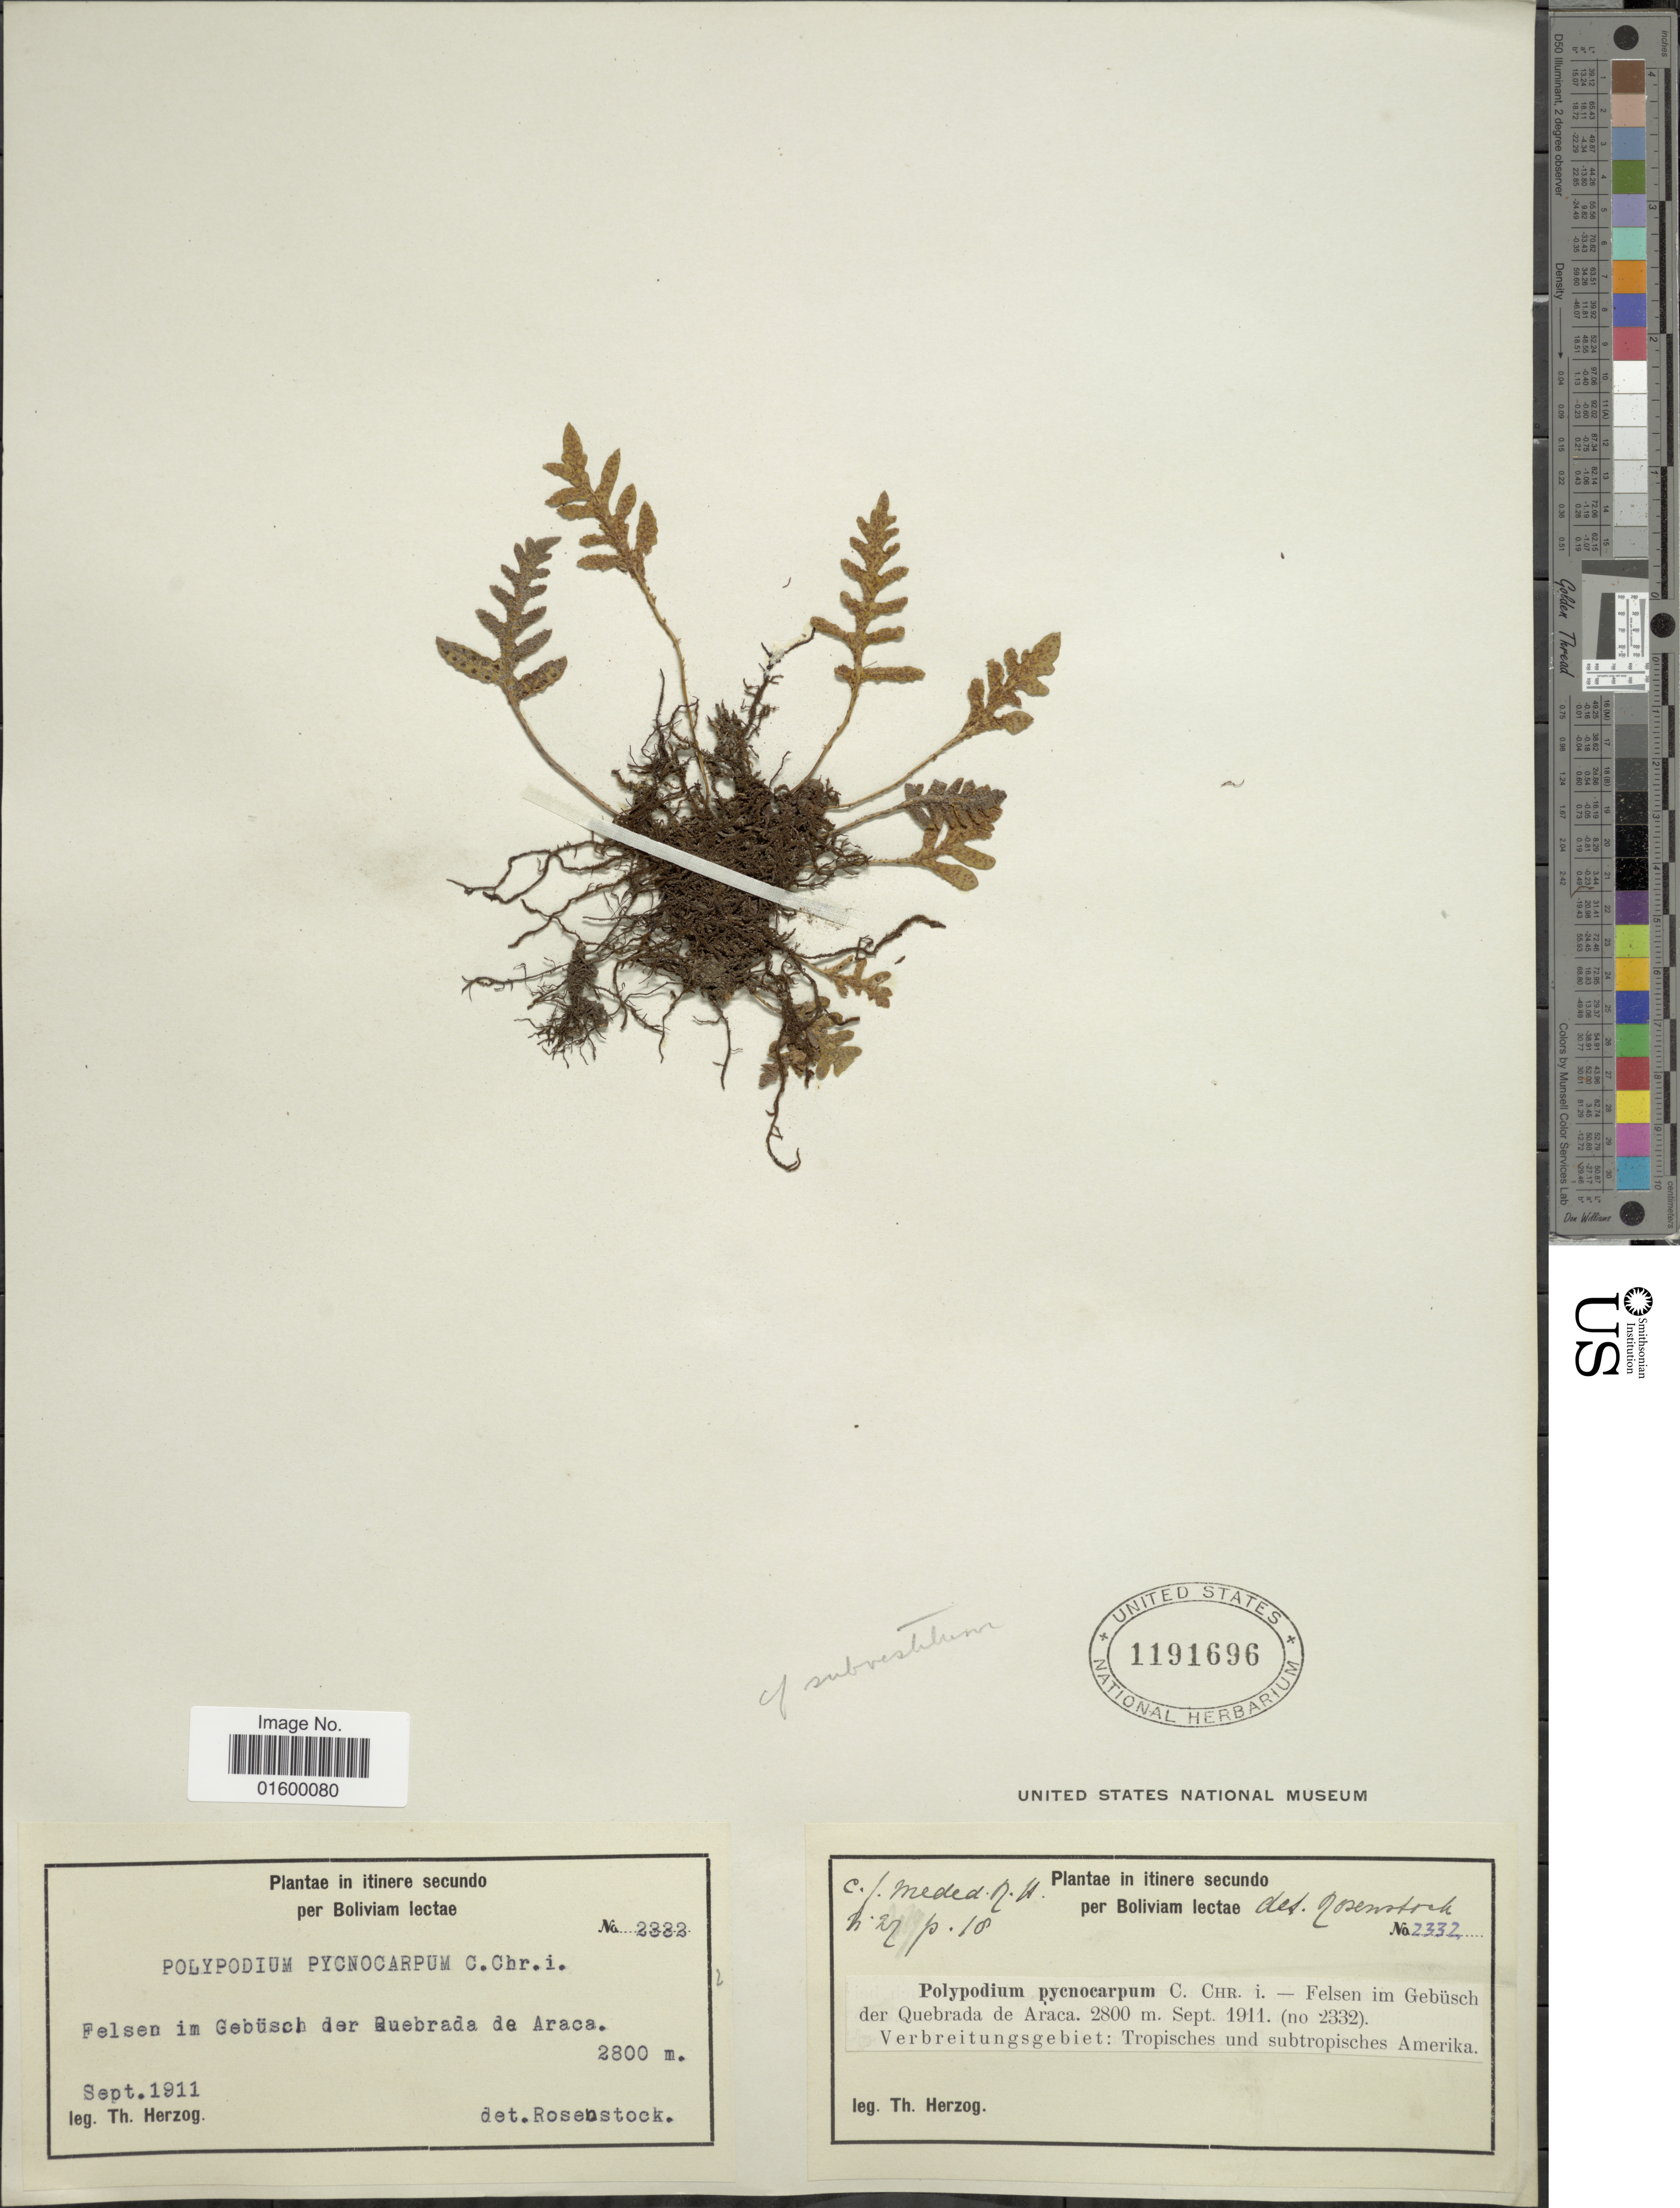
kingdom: Plantae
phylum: Tracheophyta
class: Polypodiopsida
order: Polypodiales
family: Polypodiaceae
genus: Pleopeltis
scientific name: Pleopeltis subvestita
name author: (Maxon) A.R. Sm.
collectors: T. K. J. Herzog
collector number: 2332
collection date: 1911-09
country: Bolivia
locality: Felsen im Gebusch der Quebrada de Araca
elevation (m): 2800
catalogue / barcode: US 1191696